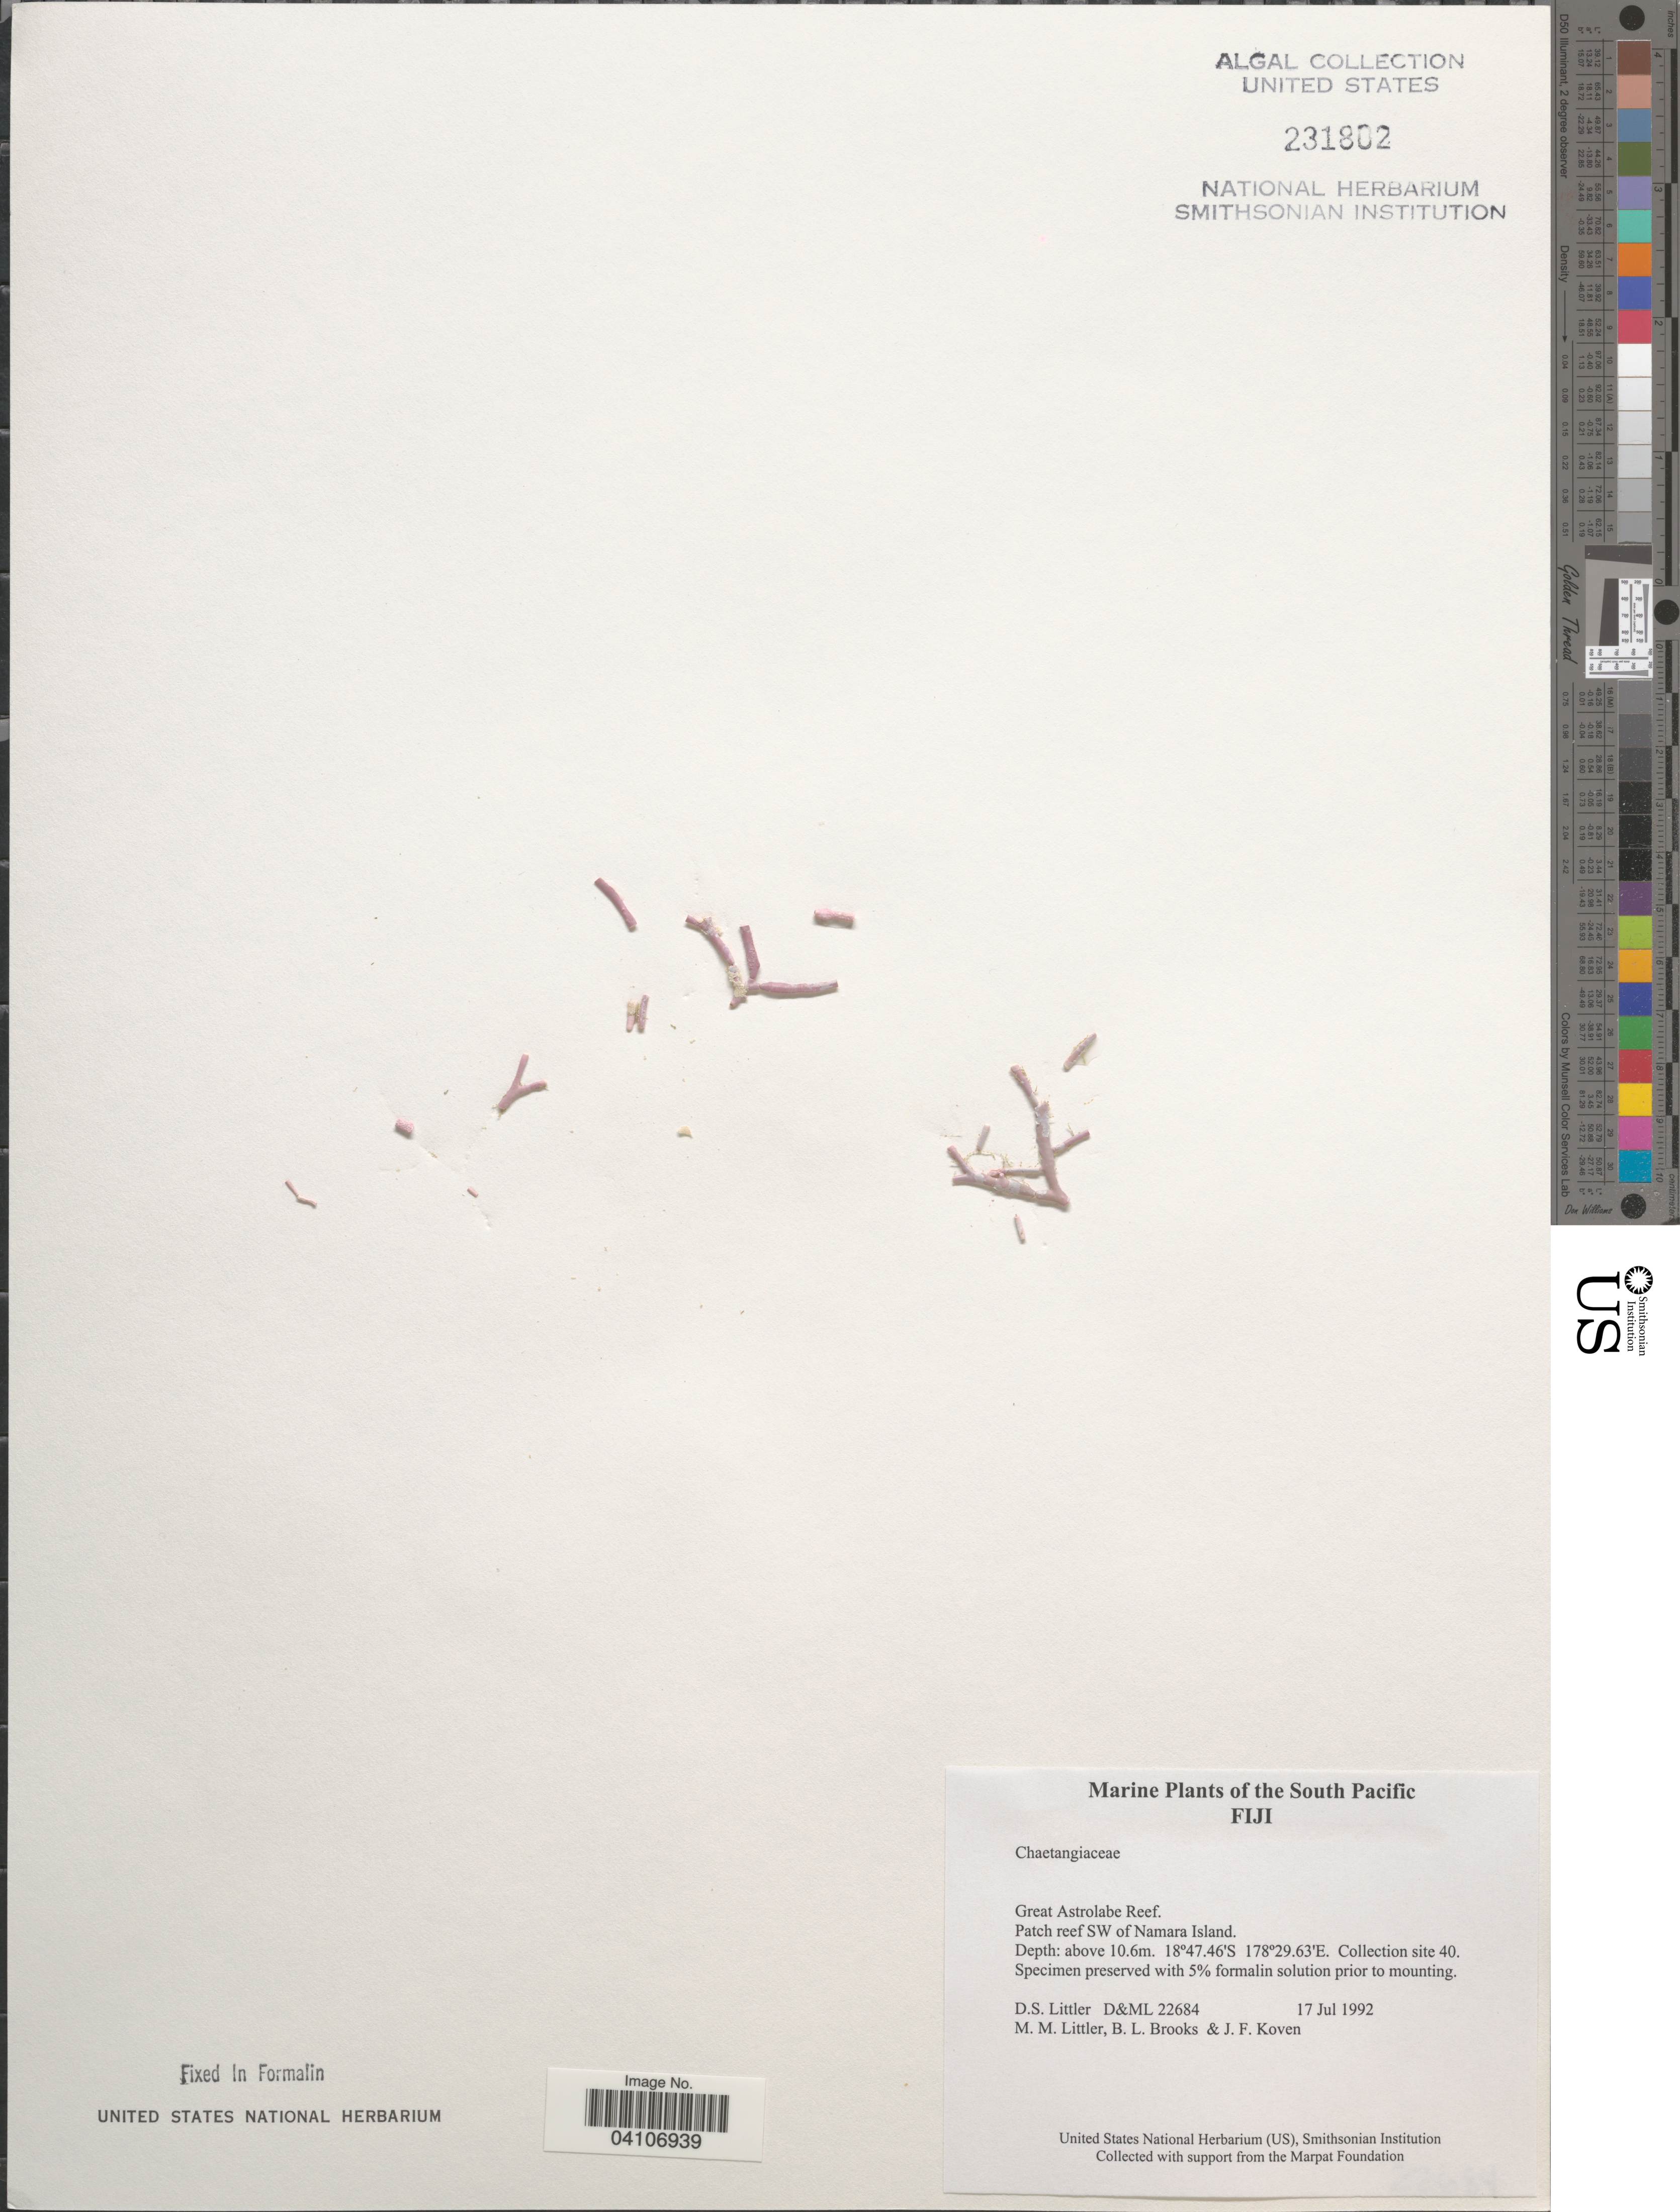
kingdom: Plantae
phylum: Rhodophyta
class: Florideophyceae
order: Nemaliales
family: Chaetangiaceae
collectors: D. S. Littler, B. Brooks & J. Koven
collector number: D&ML22684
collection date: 1992-07-17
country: Fiji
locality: Great Astrolabe Reef. Patch reef SW of Namara Island. Collection site 40.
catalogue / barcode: US 231802